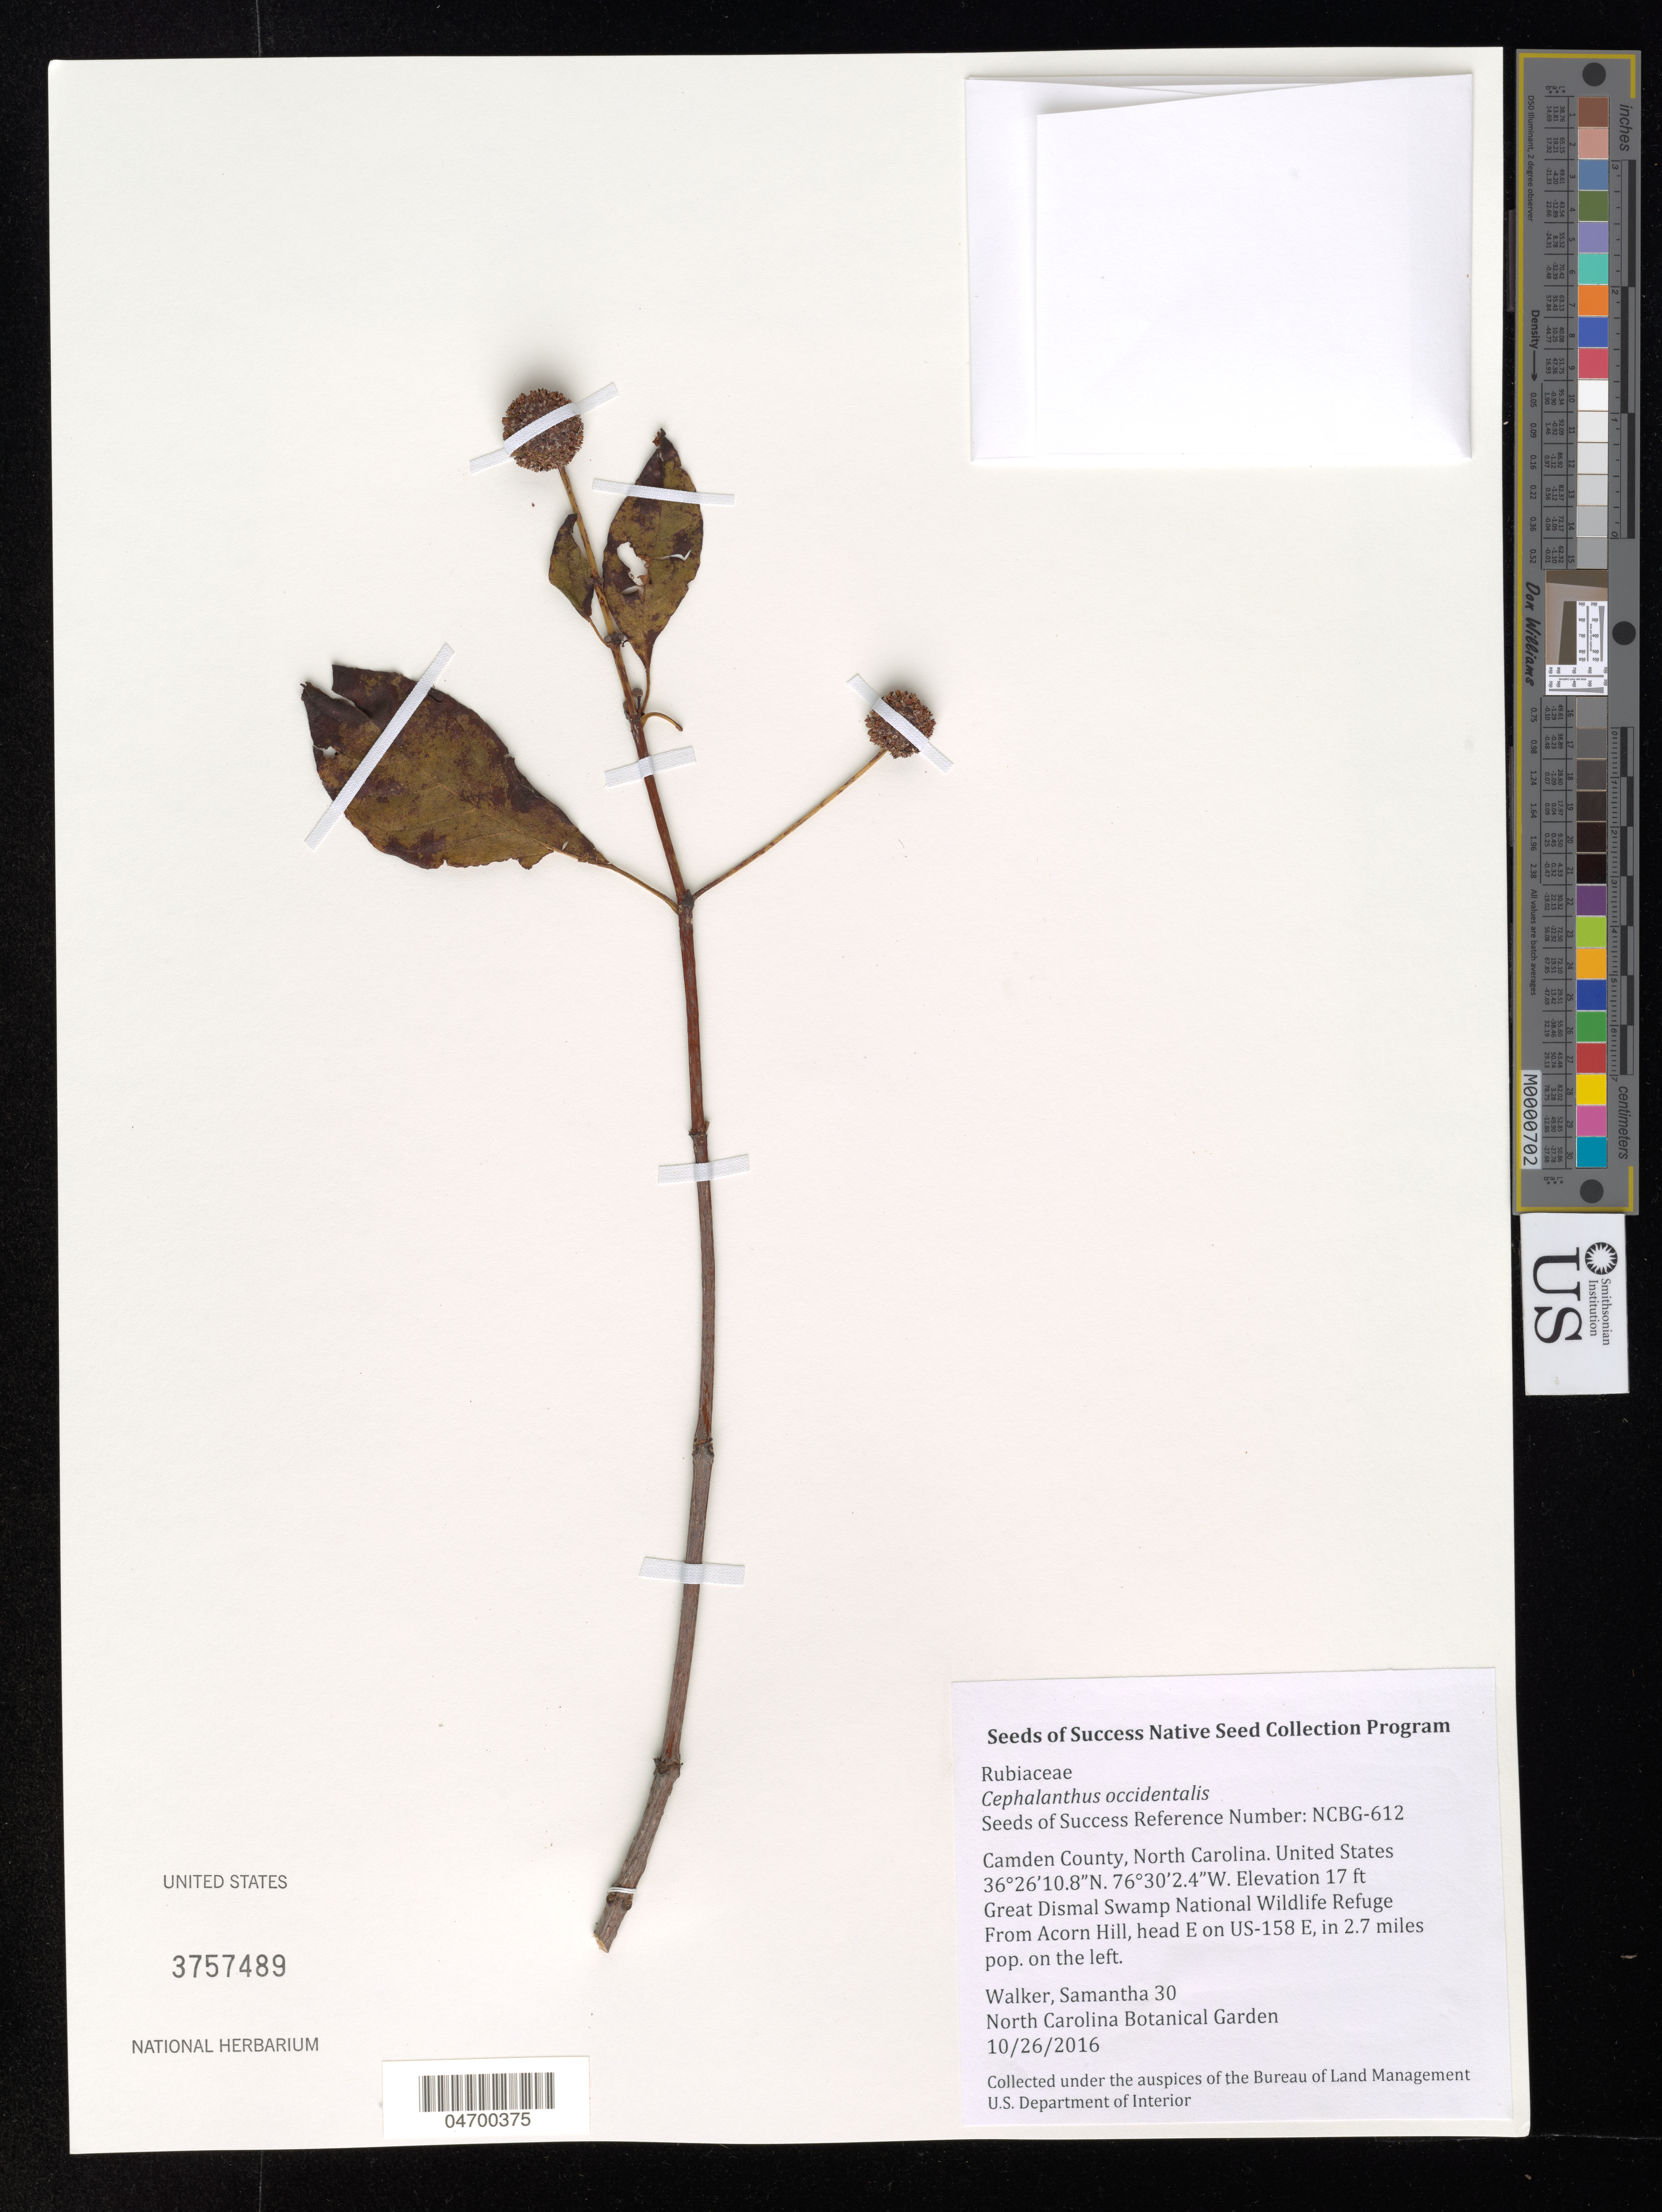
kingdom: Plantae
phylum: Tracheophyta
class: Magnoliopsida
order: Gentianales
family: Rubiaceae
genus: Cephalanthus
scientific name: Cephalanthus occidentalis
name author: L.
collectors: S. Walker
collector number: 30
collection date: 2016-10-26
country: United States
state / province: North Carolina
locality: Camden County. Great Dismal Swamp National Wildlife Refuge. From Acorn Hill, head E on US-158 E, in 2.7 miles pop. on the left.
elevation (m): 5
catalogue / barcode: US 3757489